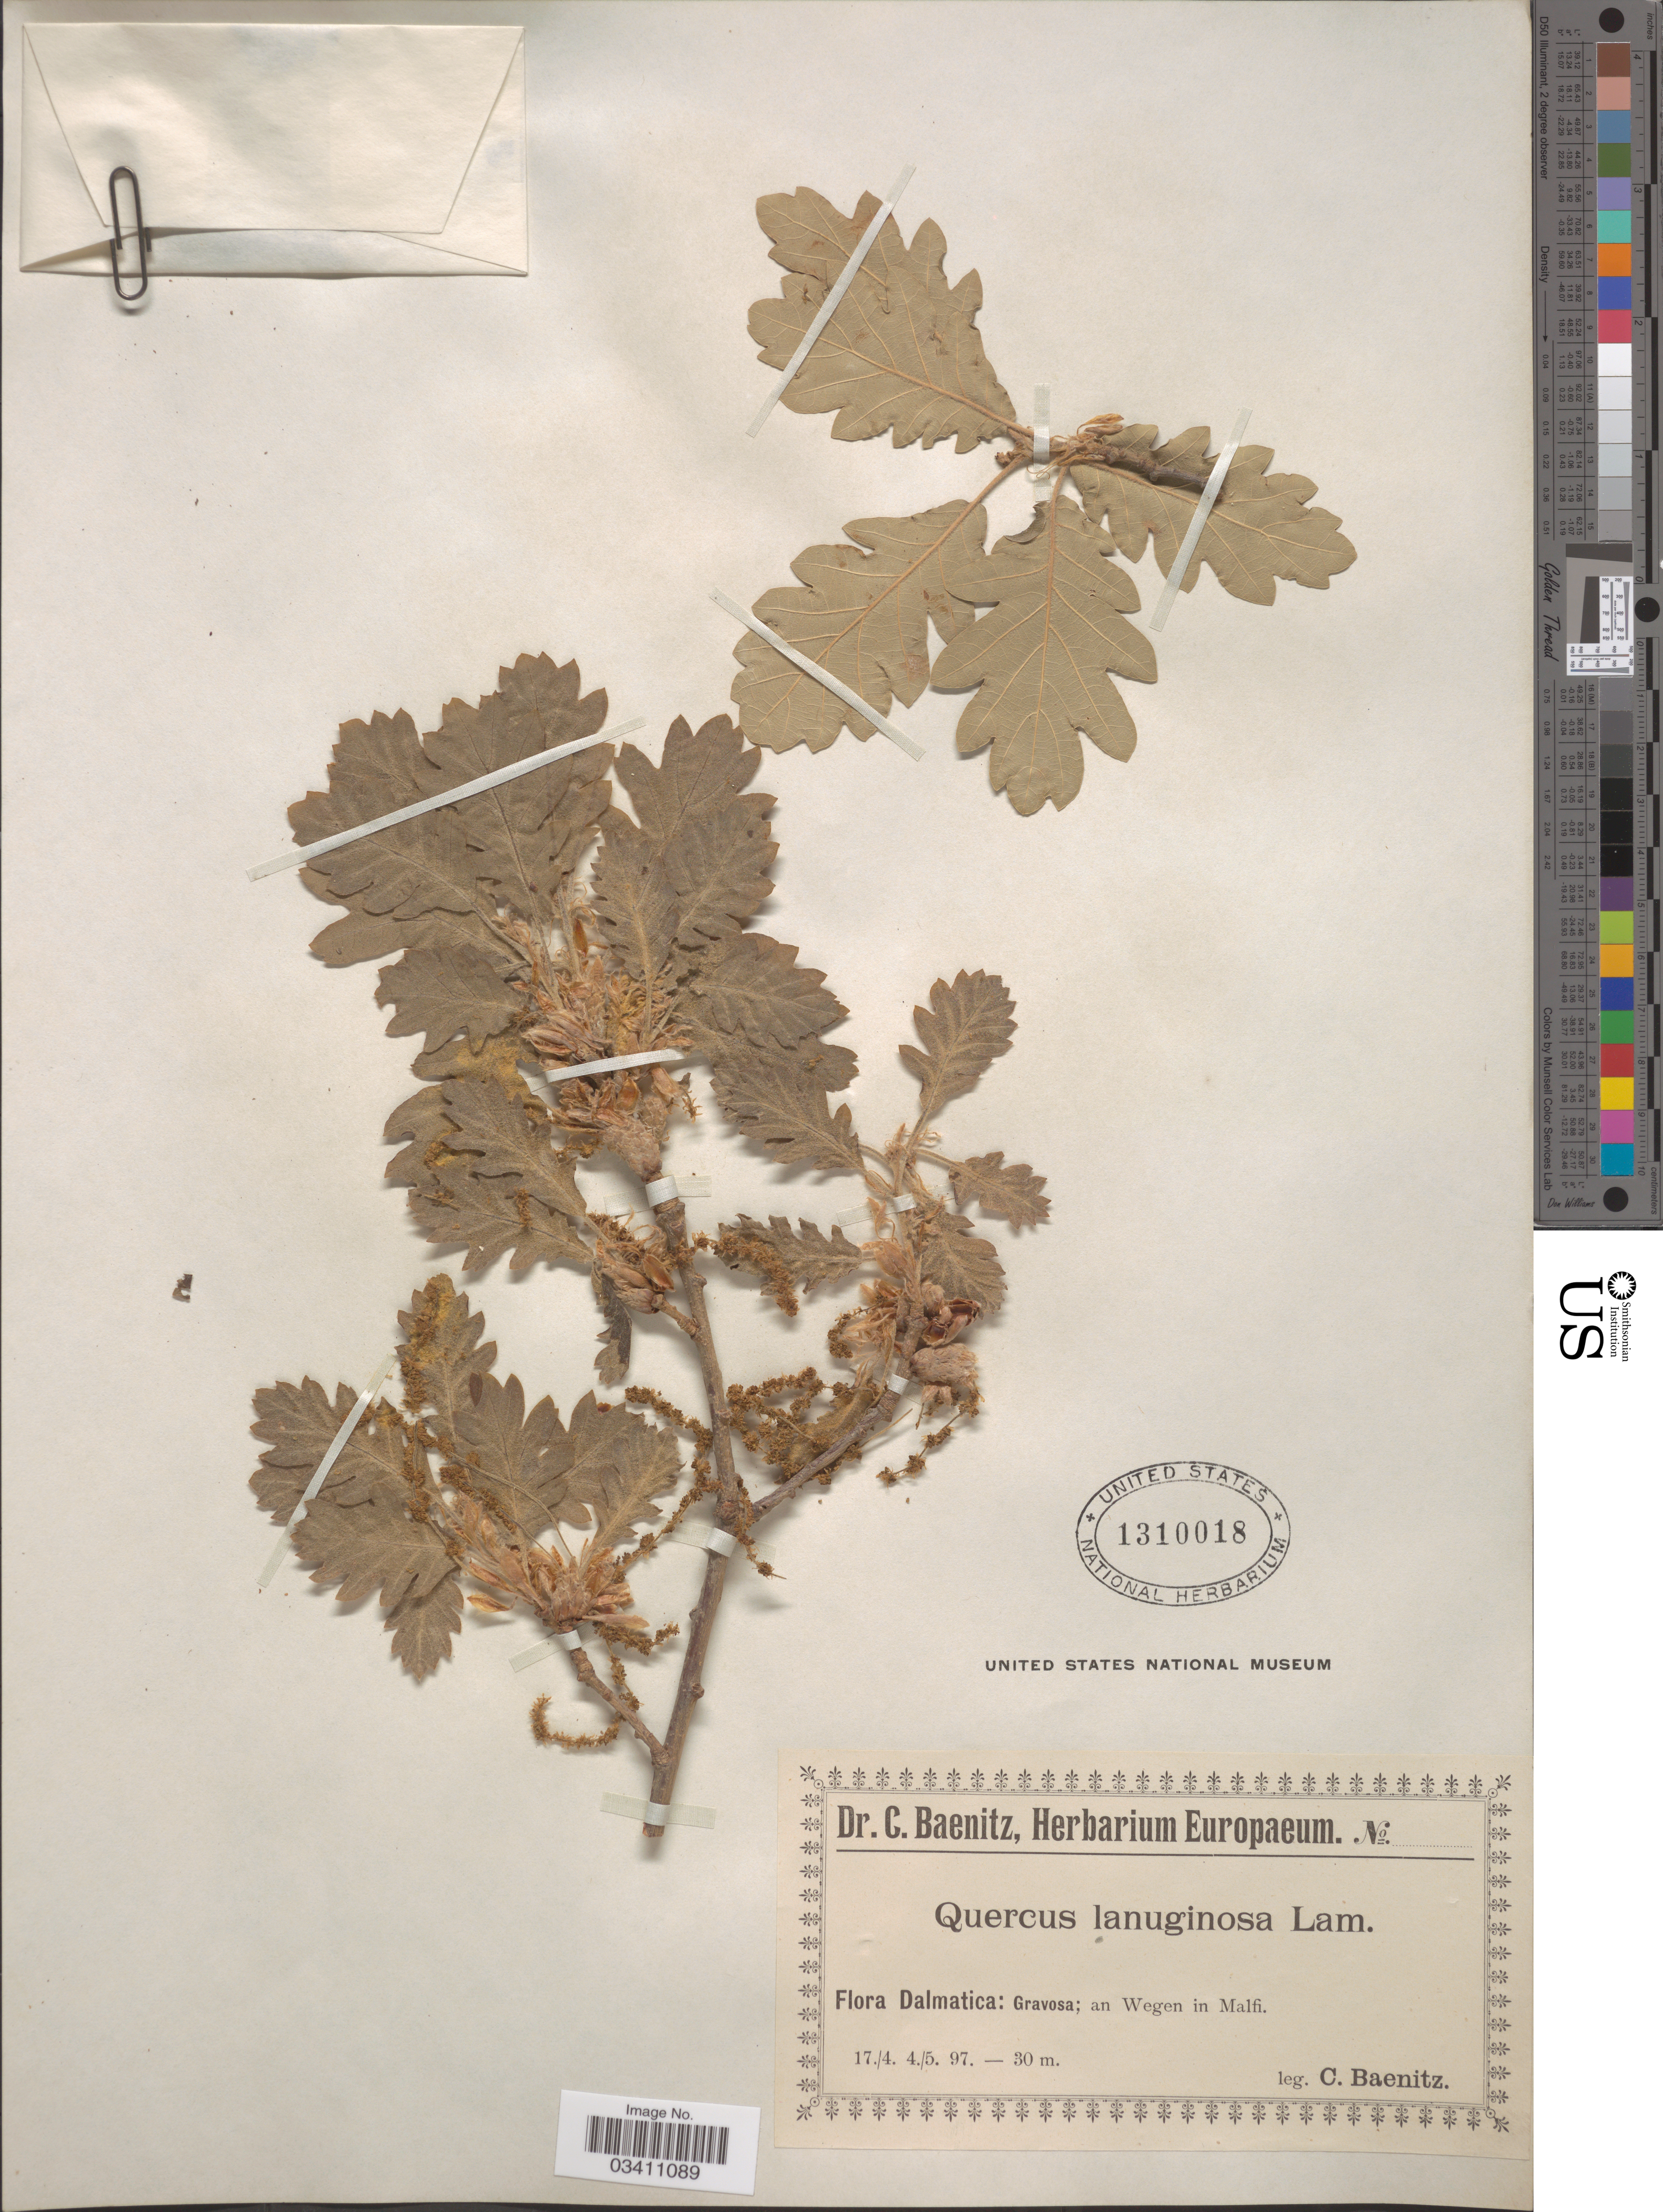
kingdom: Plantae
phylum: Tracheophyta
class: Magnoliopsida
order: Fagales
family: Fagaceae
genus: Quercus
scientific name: Quercus lanuginosa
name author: Beck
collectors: C. G. Baenitz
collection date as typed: Transcribed d/m/y: 17/4/97 to 4/5/97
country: Croatia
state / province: Split-Dalmatia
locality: Dalmatica: Gravosa; an Wegen in Malfi.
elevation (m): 30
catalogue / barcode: US 1310018